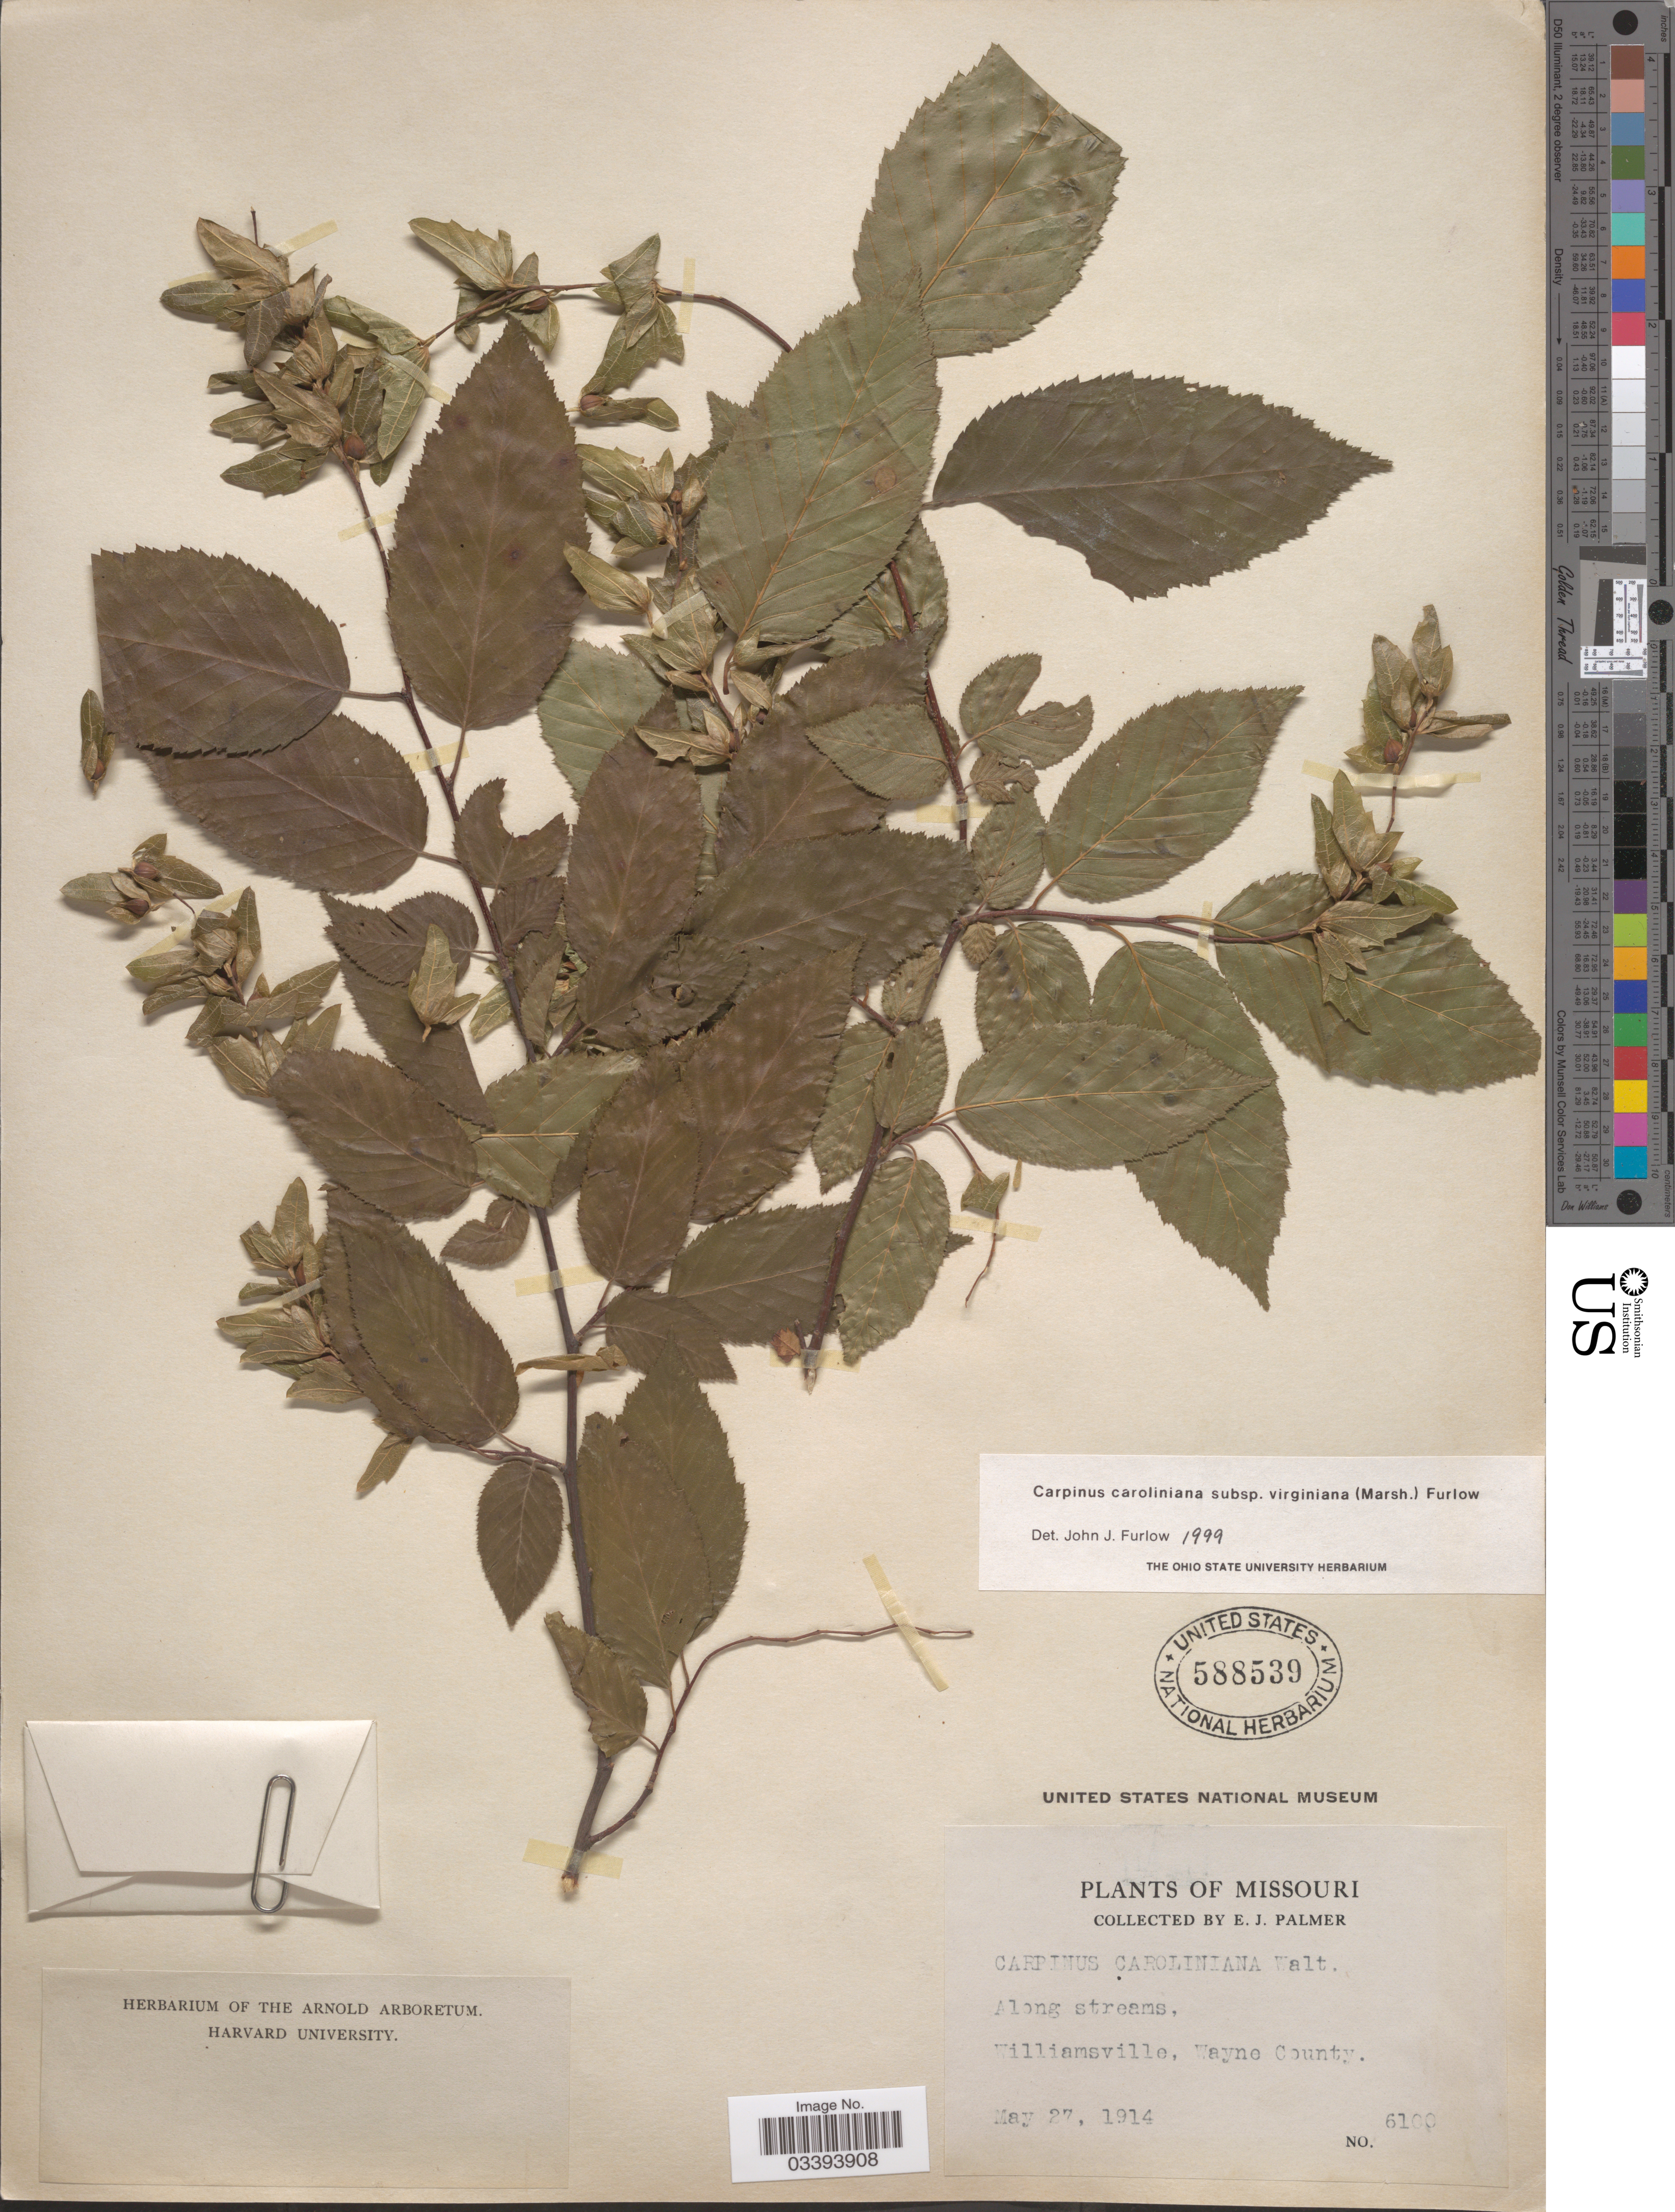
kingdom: Plantae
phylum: Tracheophyta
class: Magnoliopsida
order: Fagales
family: Betulaceae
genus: Carpinus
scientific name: Carpinus caroliniana subsp. virginiana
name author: (Marshall) Furlow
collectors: E. J. Palmer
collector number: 6100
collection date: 1914-05-27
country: United States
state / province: Missouri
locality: Williamsville, Wayne County.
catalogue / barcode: US 588539